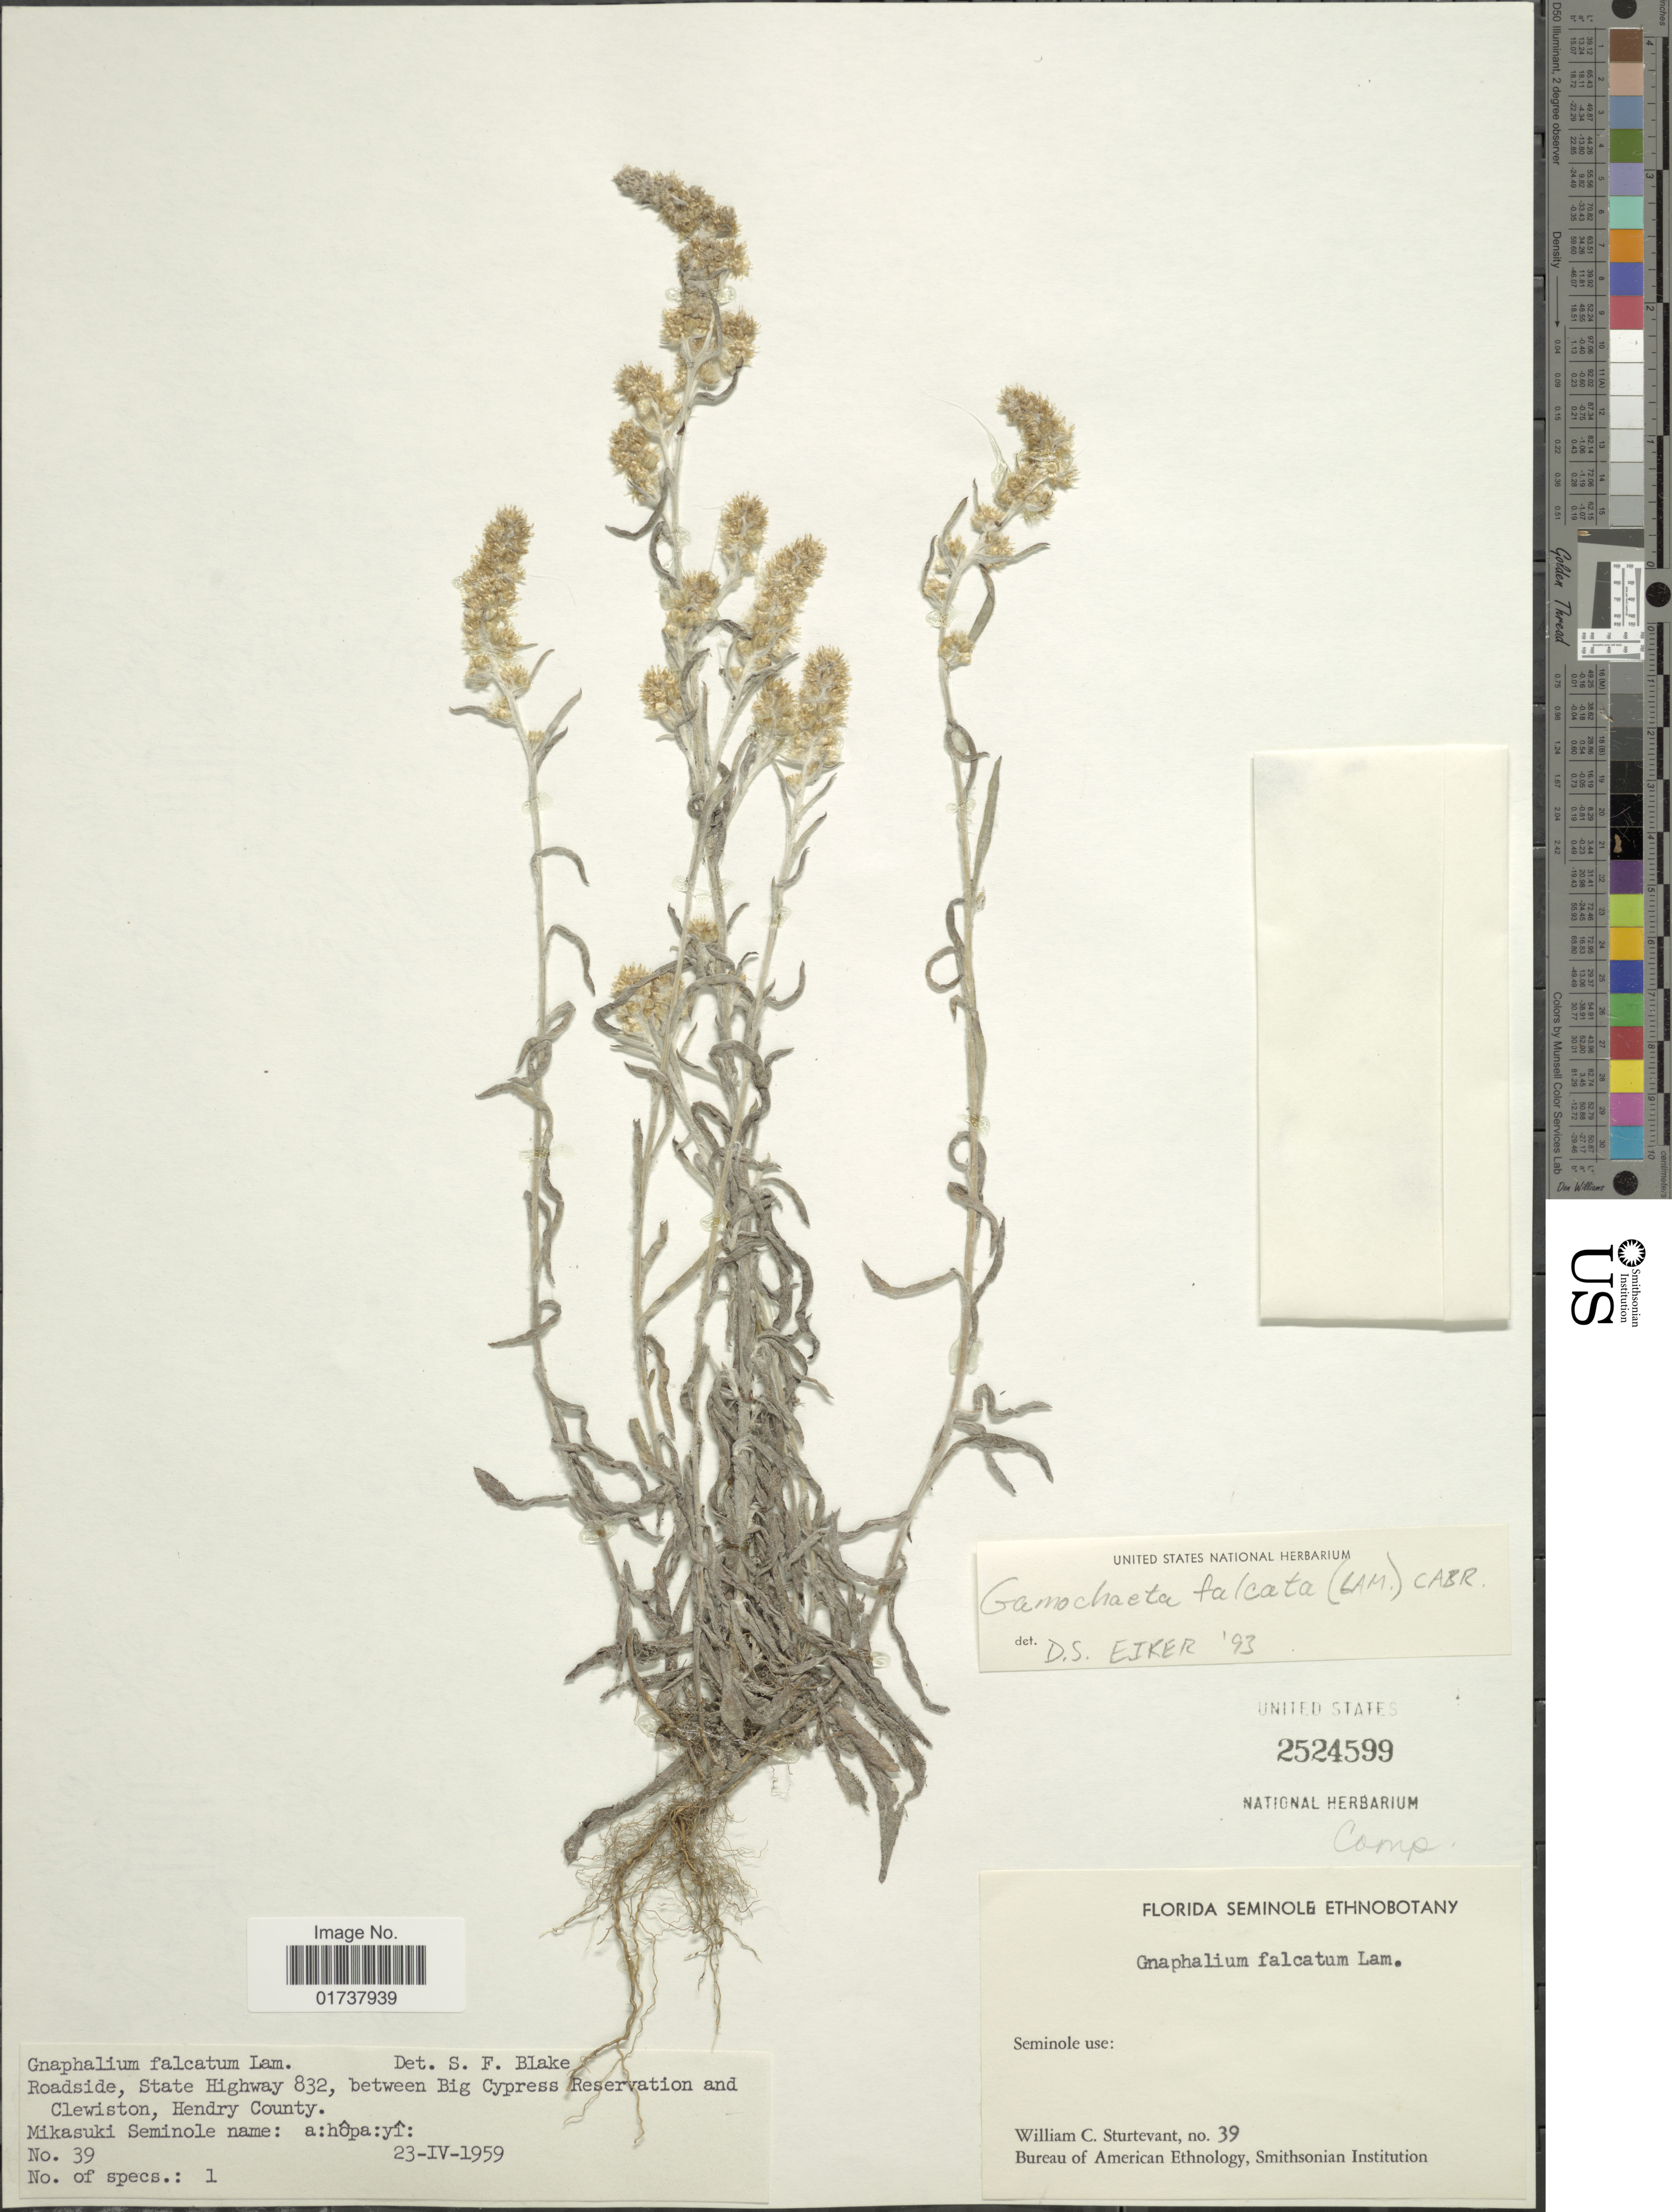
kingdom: Plantae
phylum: Tracheophyta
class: Magnoliopsida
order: Asterales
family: Asteraceae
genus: Gamochaeta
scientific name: Gamochaeta falcata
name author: (Lam.) Cabrera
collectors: W. Sturtevant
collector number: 39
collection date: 1959-04-23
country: United States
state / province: Florida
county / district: Hendry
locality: Roadside, State Highway 832, between Big Cypress Reservation and Clewston, Hendry County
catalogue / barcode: US 2524599